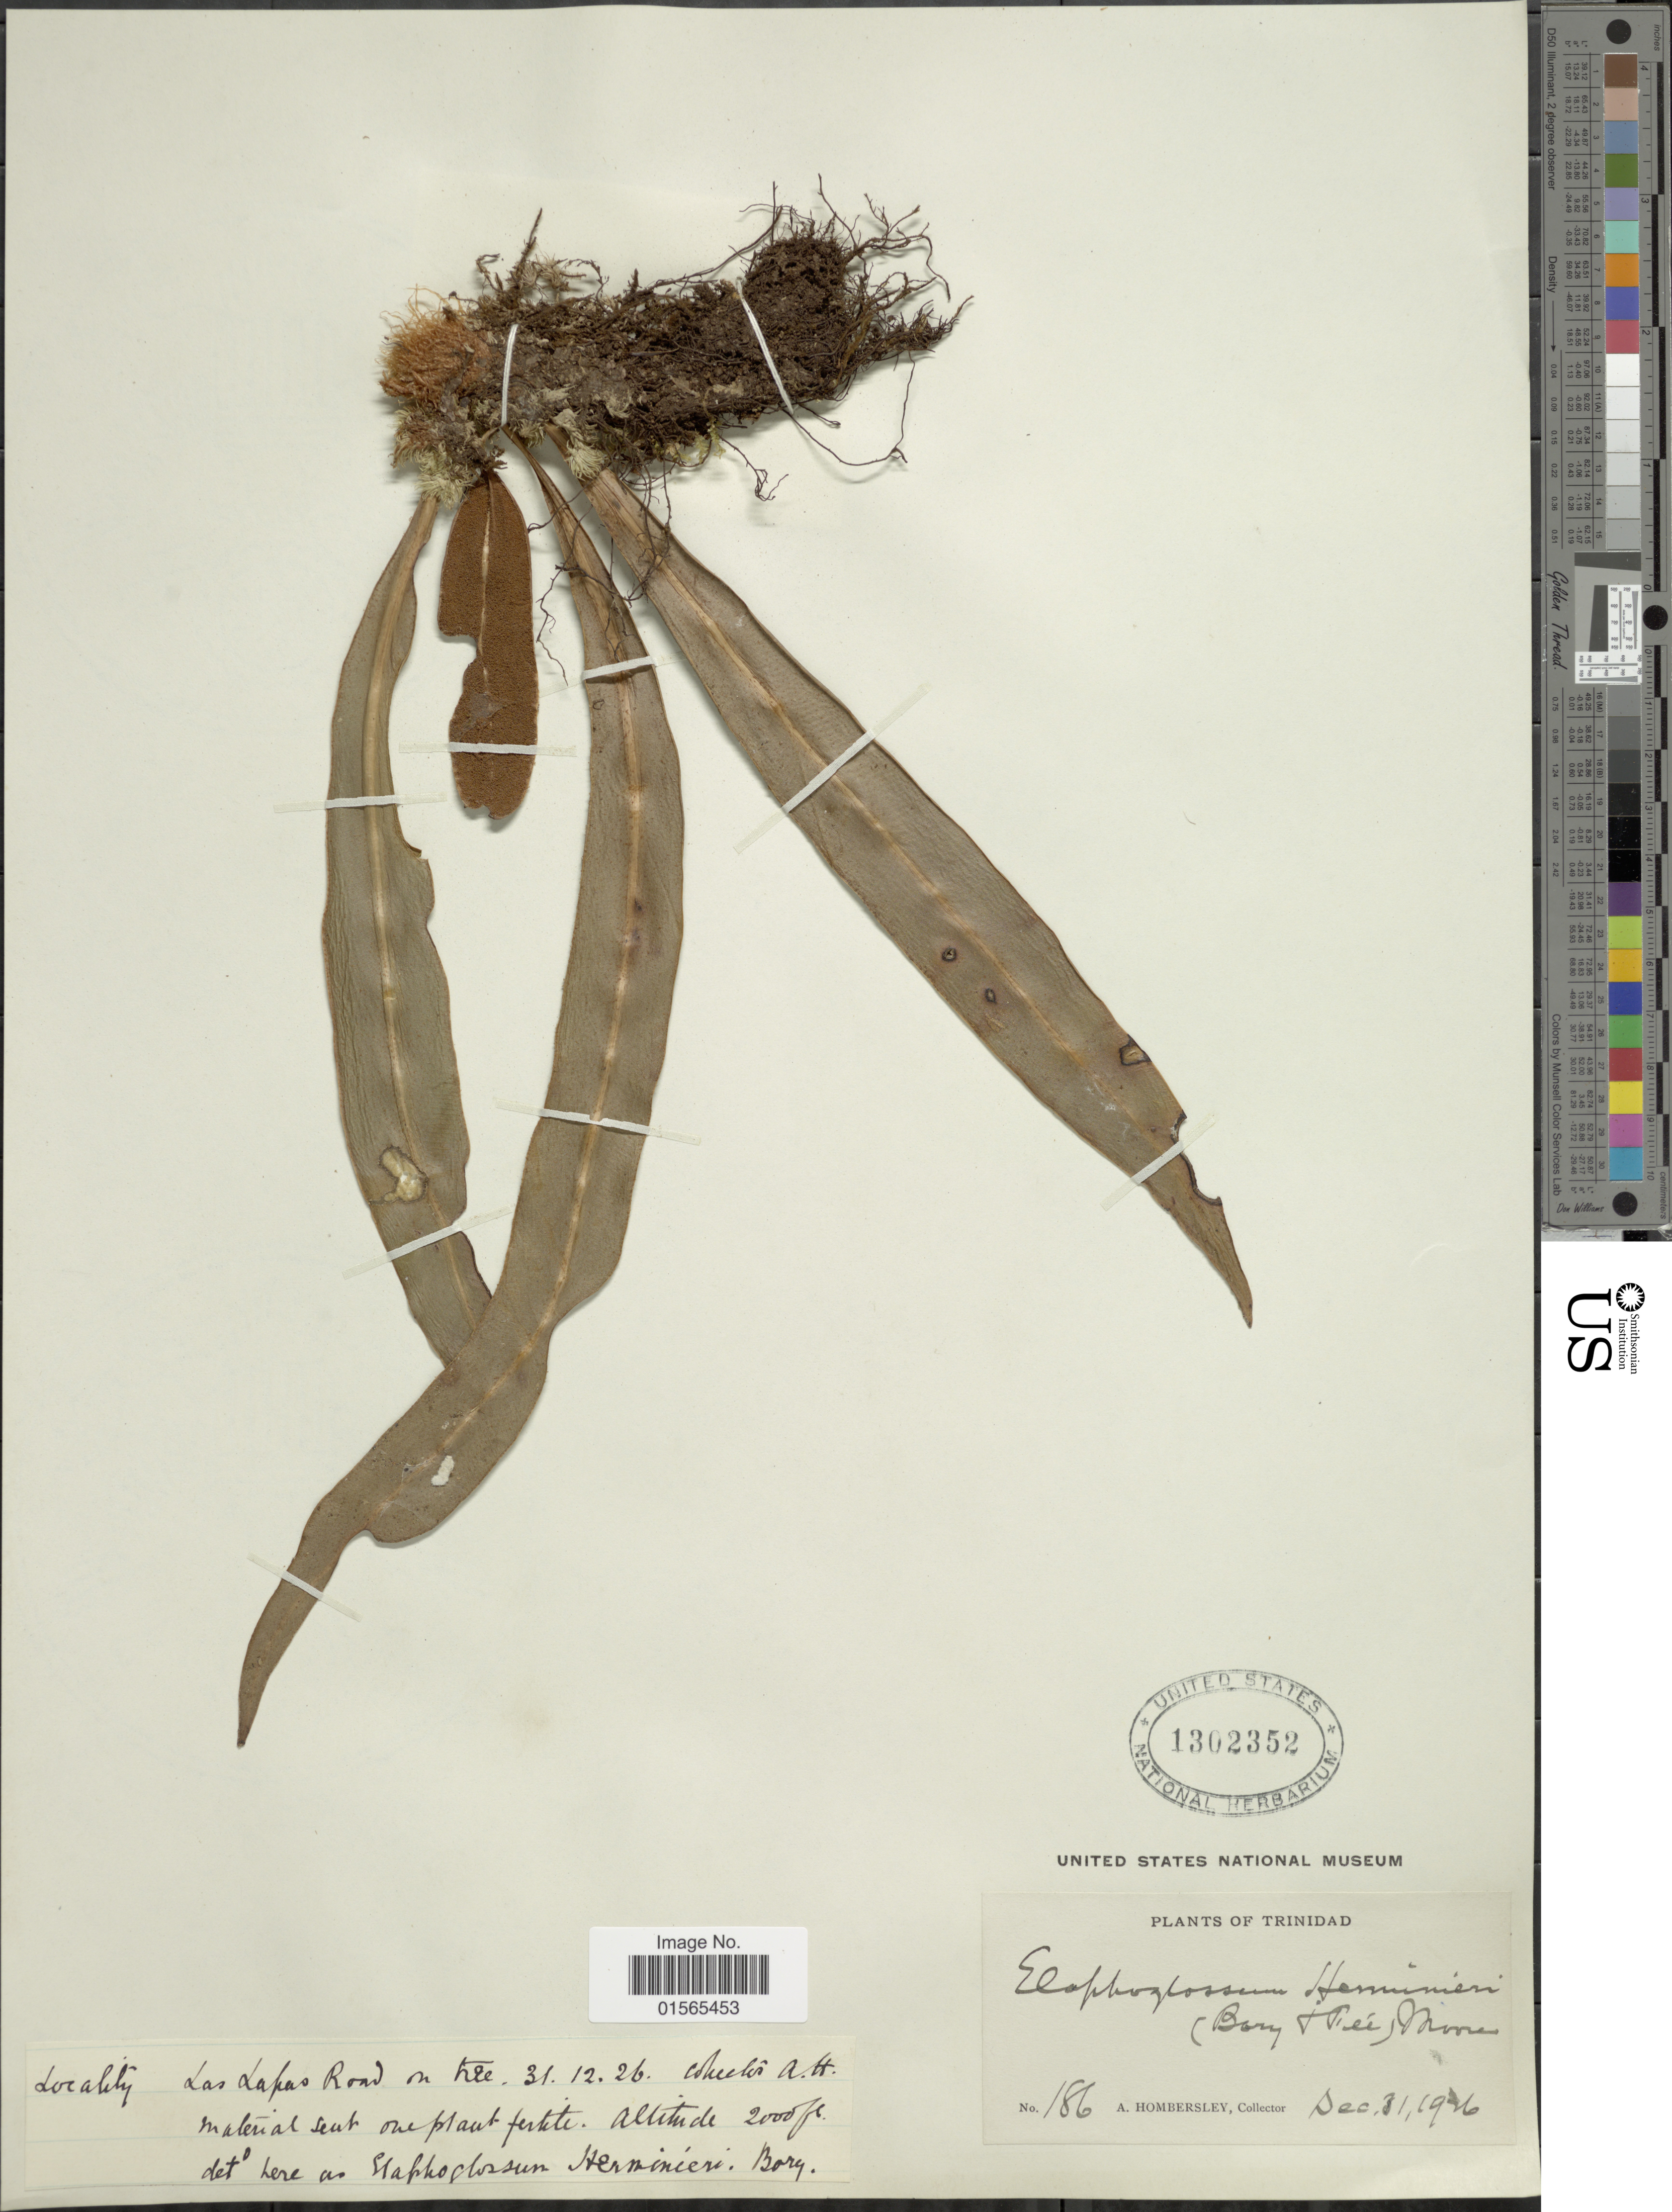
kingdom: Plantae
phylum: Tracheophyta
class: Polypodiopsida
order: Polypodiales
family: Dryopteridaceae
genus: Elaphoglossum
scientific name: Elaphoglossum herminieri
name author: (Bory & Fée) T. Moore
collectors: A. Hombersley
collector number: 186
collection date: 1926-12-31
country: Trinidad and Tobago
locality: Trinidad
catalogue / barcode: US 1302352